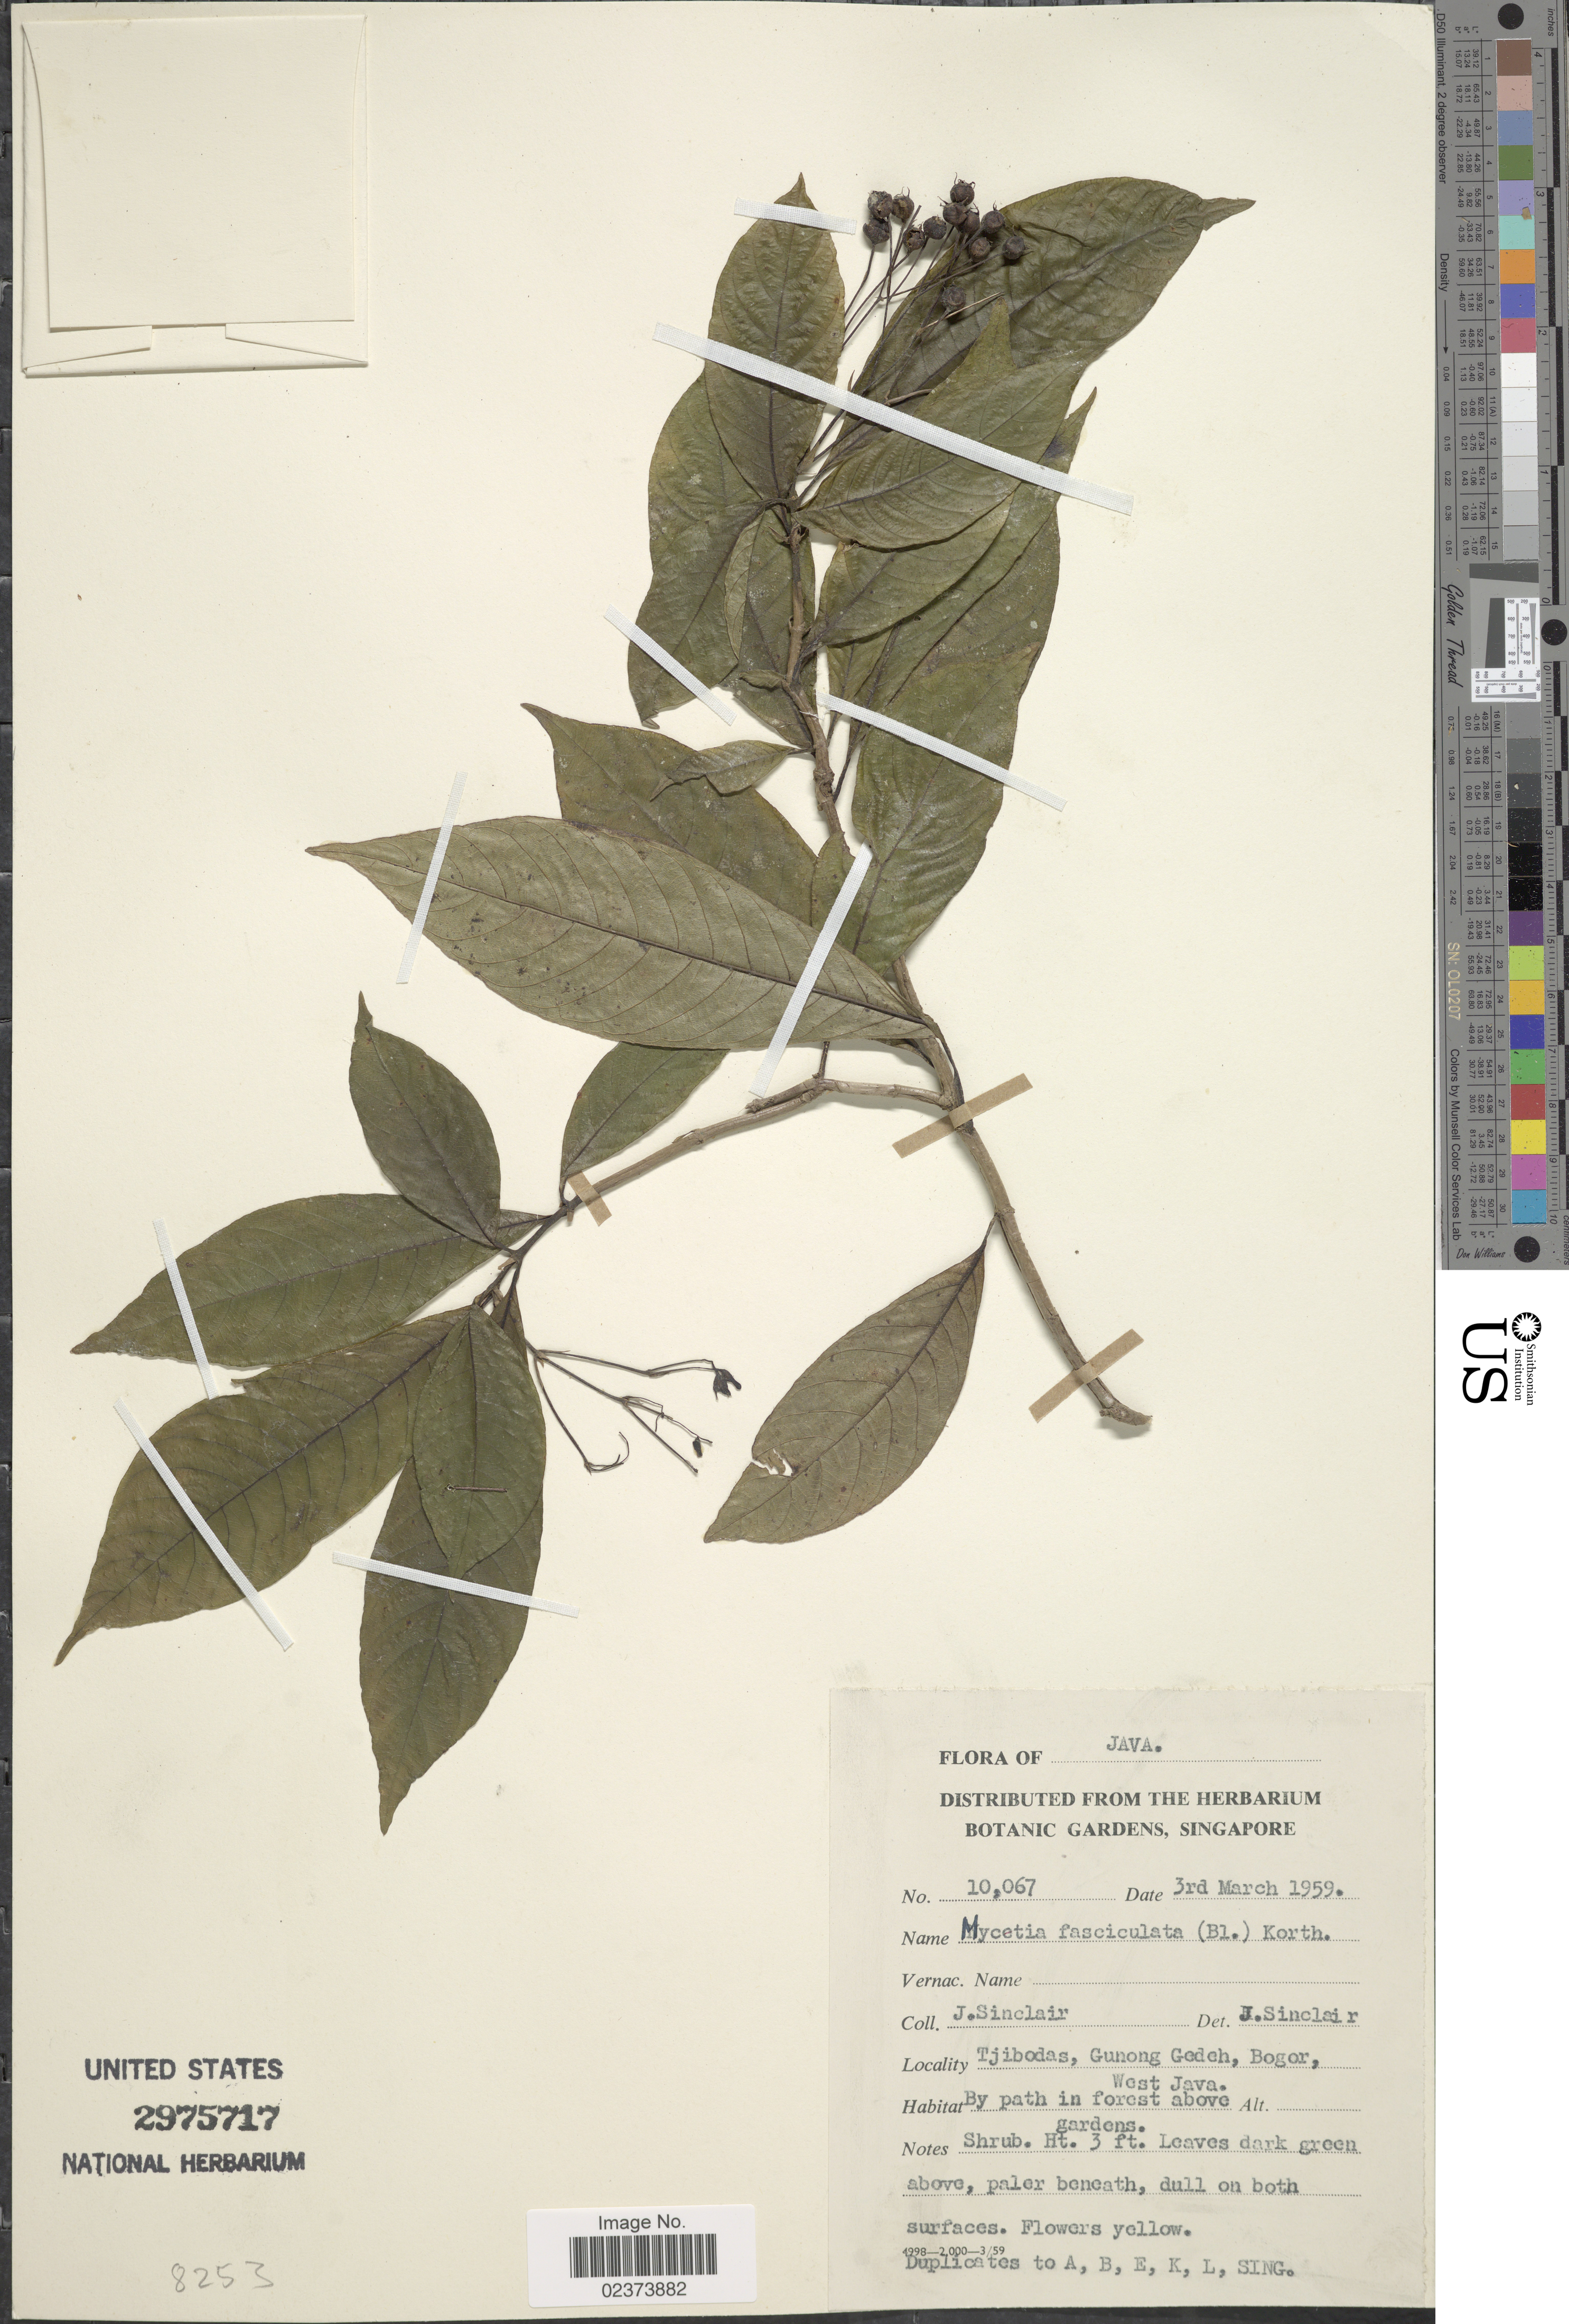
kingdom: Plantae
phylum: Tracheophyta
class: Magnoliopsida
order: Gentianales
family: Rubiaceae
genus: Mycetia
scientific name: Mycetia fasciculata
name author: (Blume) Blume ex Korth.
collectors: J. Sinclair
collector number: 10067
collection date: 1959-03-03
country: Indonesia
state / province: Java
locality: Tjibodas, Gunong Gedeh, Bogor, West Java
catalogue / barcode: US 2975717